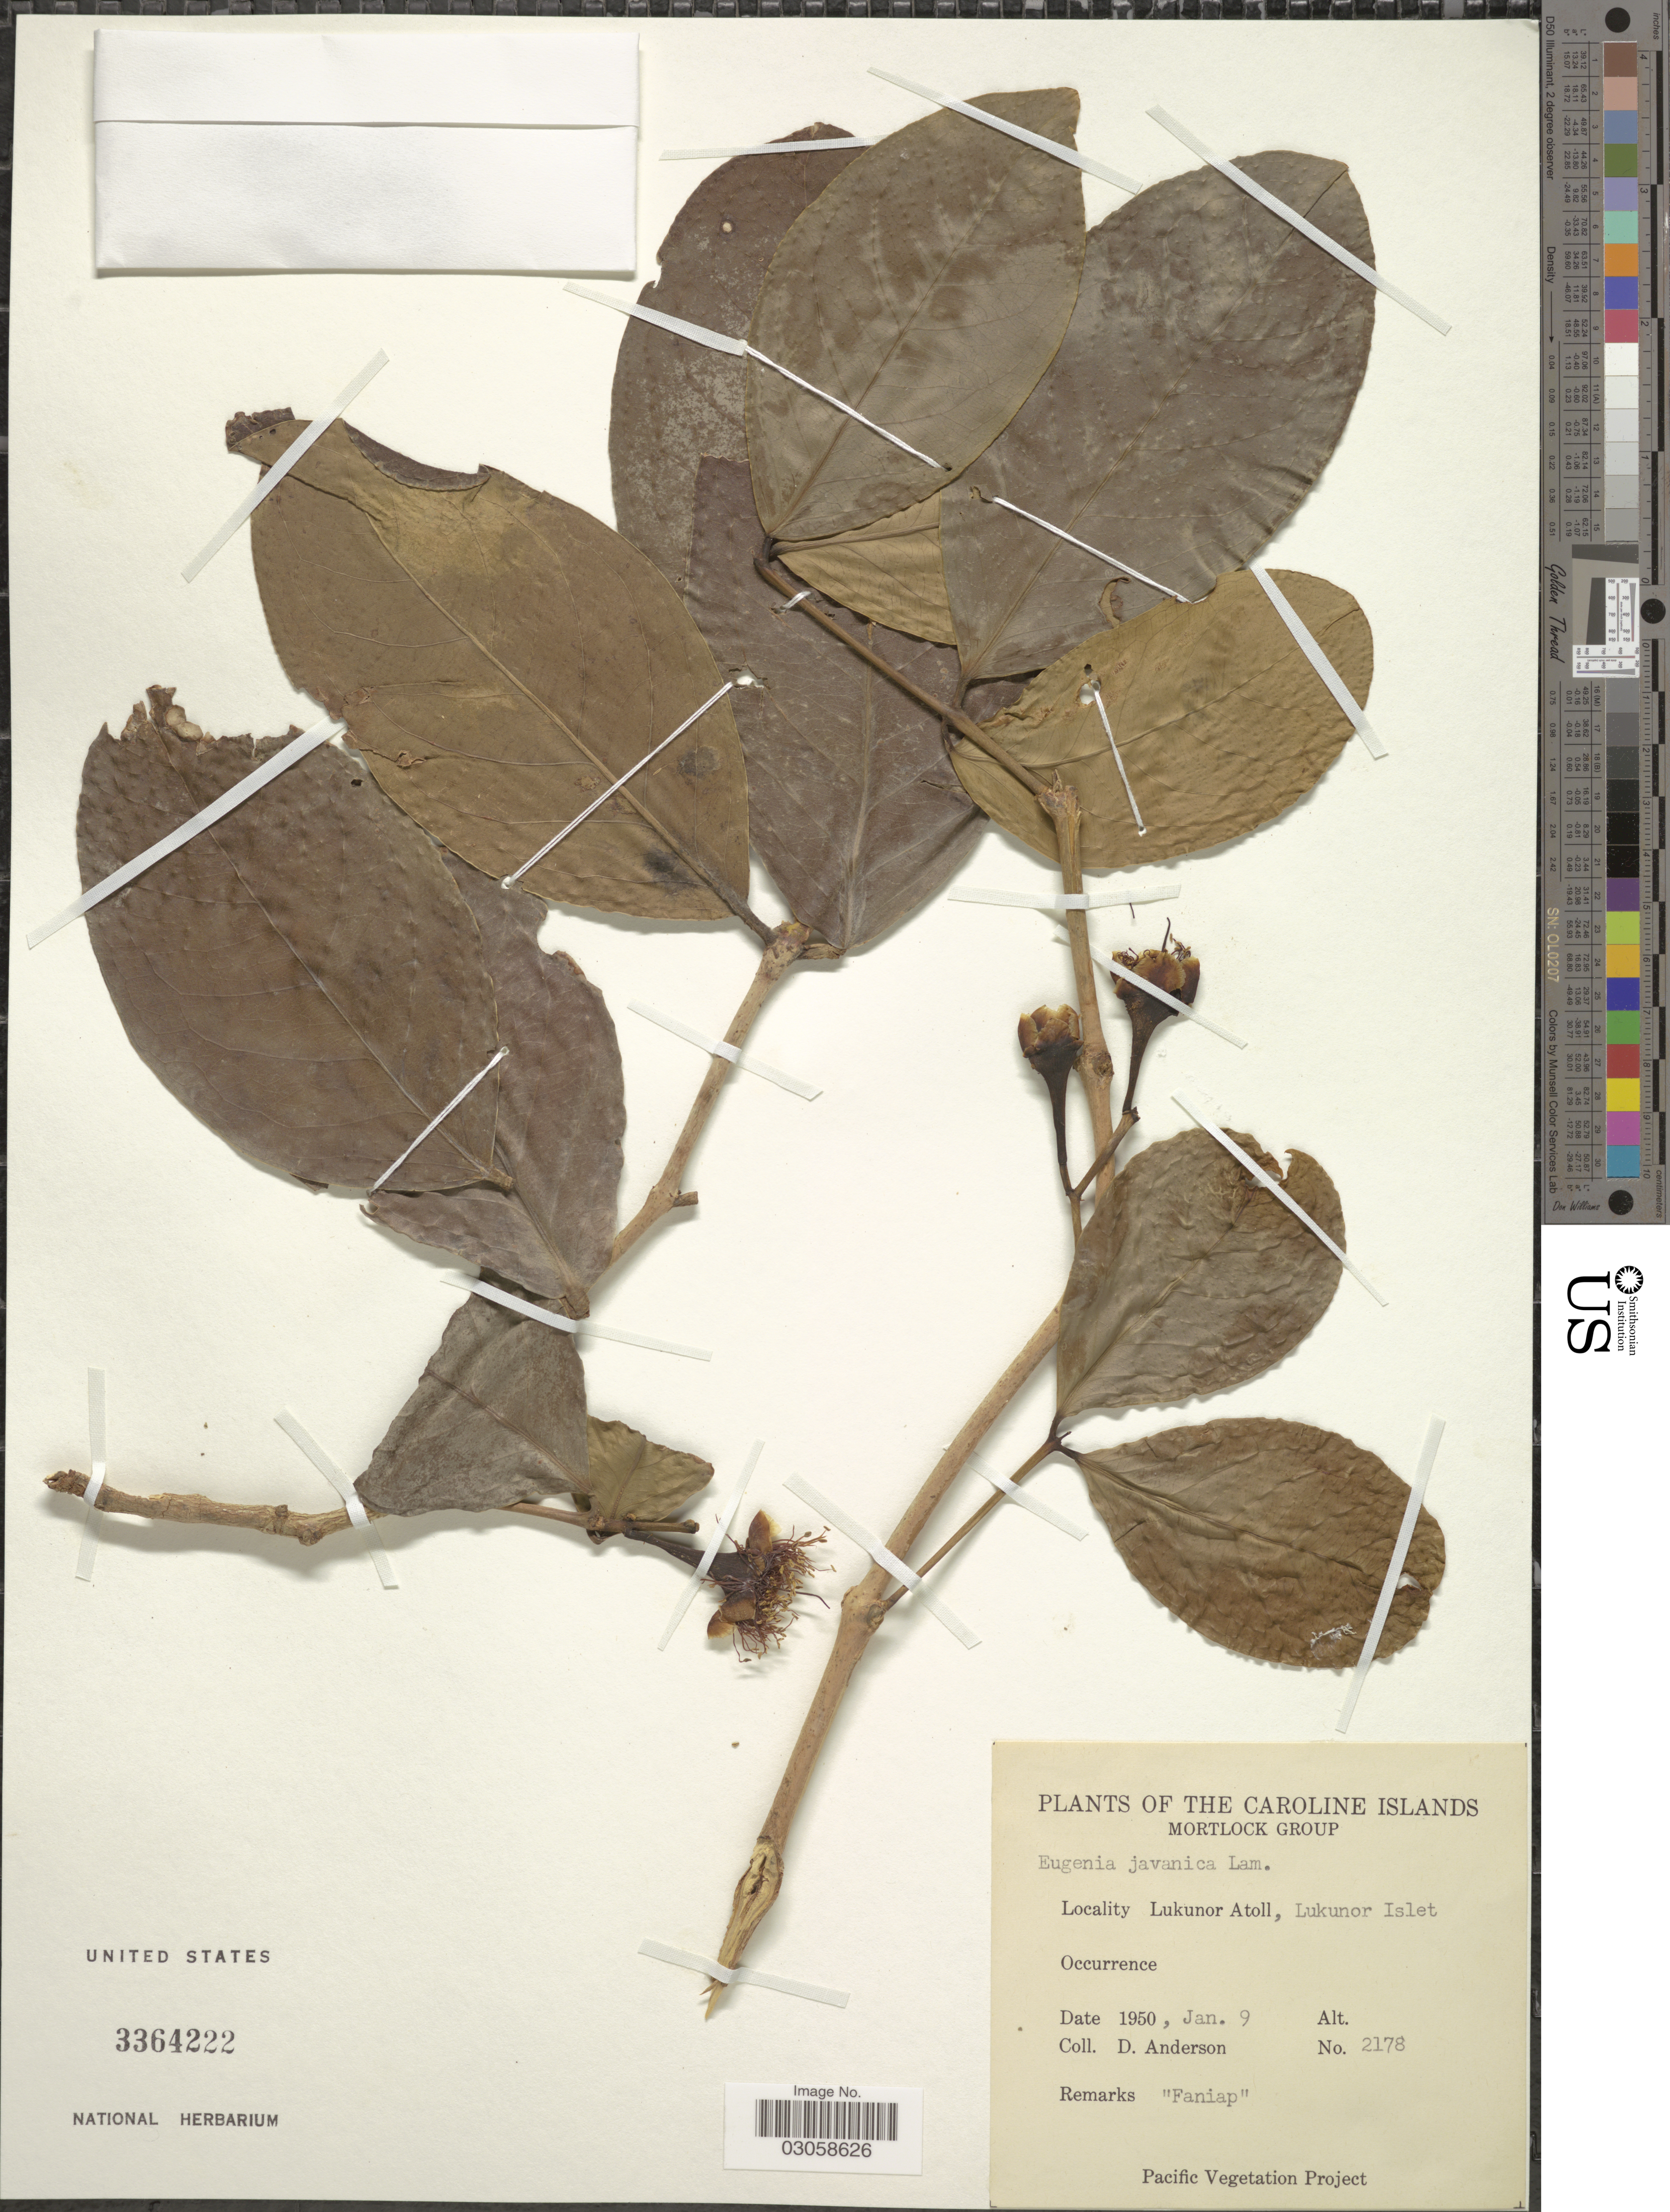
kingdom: Plantae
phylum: Tracheophyta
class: Magnoliopsida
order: Myrtales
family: Myrtaceae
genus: Syzygium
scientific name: Syzygium samarangense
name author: (Blume) Merr. & L.M. Perry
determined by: Strong, Mark T., (BOT), Smithsonian Institution - National Museum of Natural History (UNITED STATES)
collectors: D. Anderson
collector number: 2178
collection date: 1950-01-09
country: Micronesia, Federated States of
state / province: Truk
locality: Caroline Islands. Mortlock Group. Lukunor Atoll, Lukunor Islet.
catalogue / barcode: US 3364222